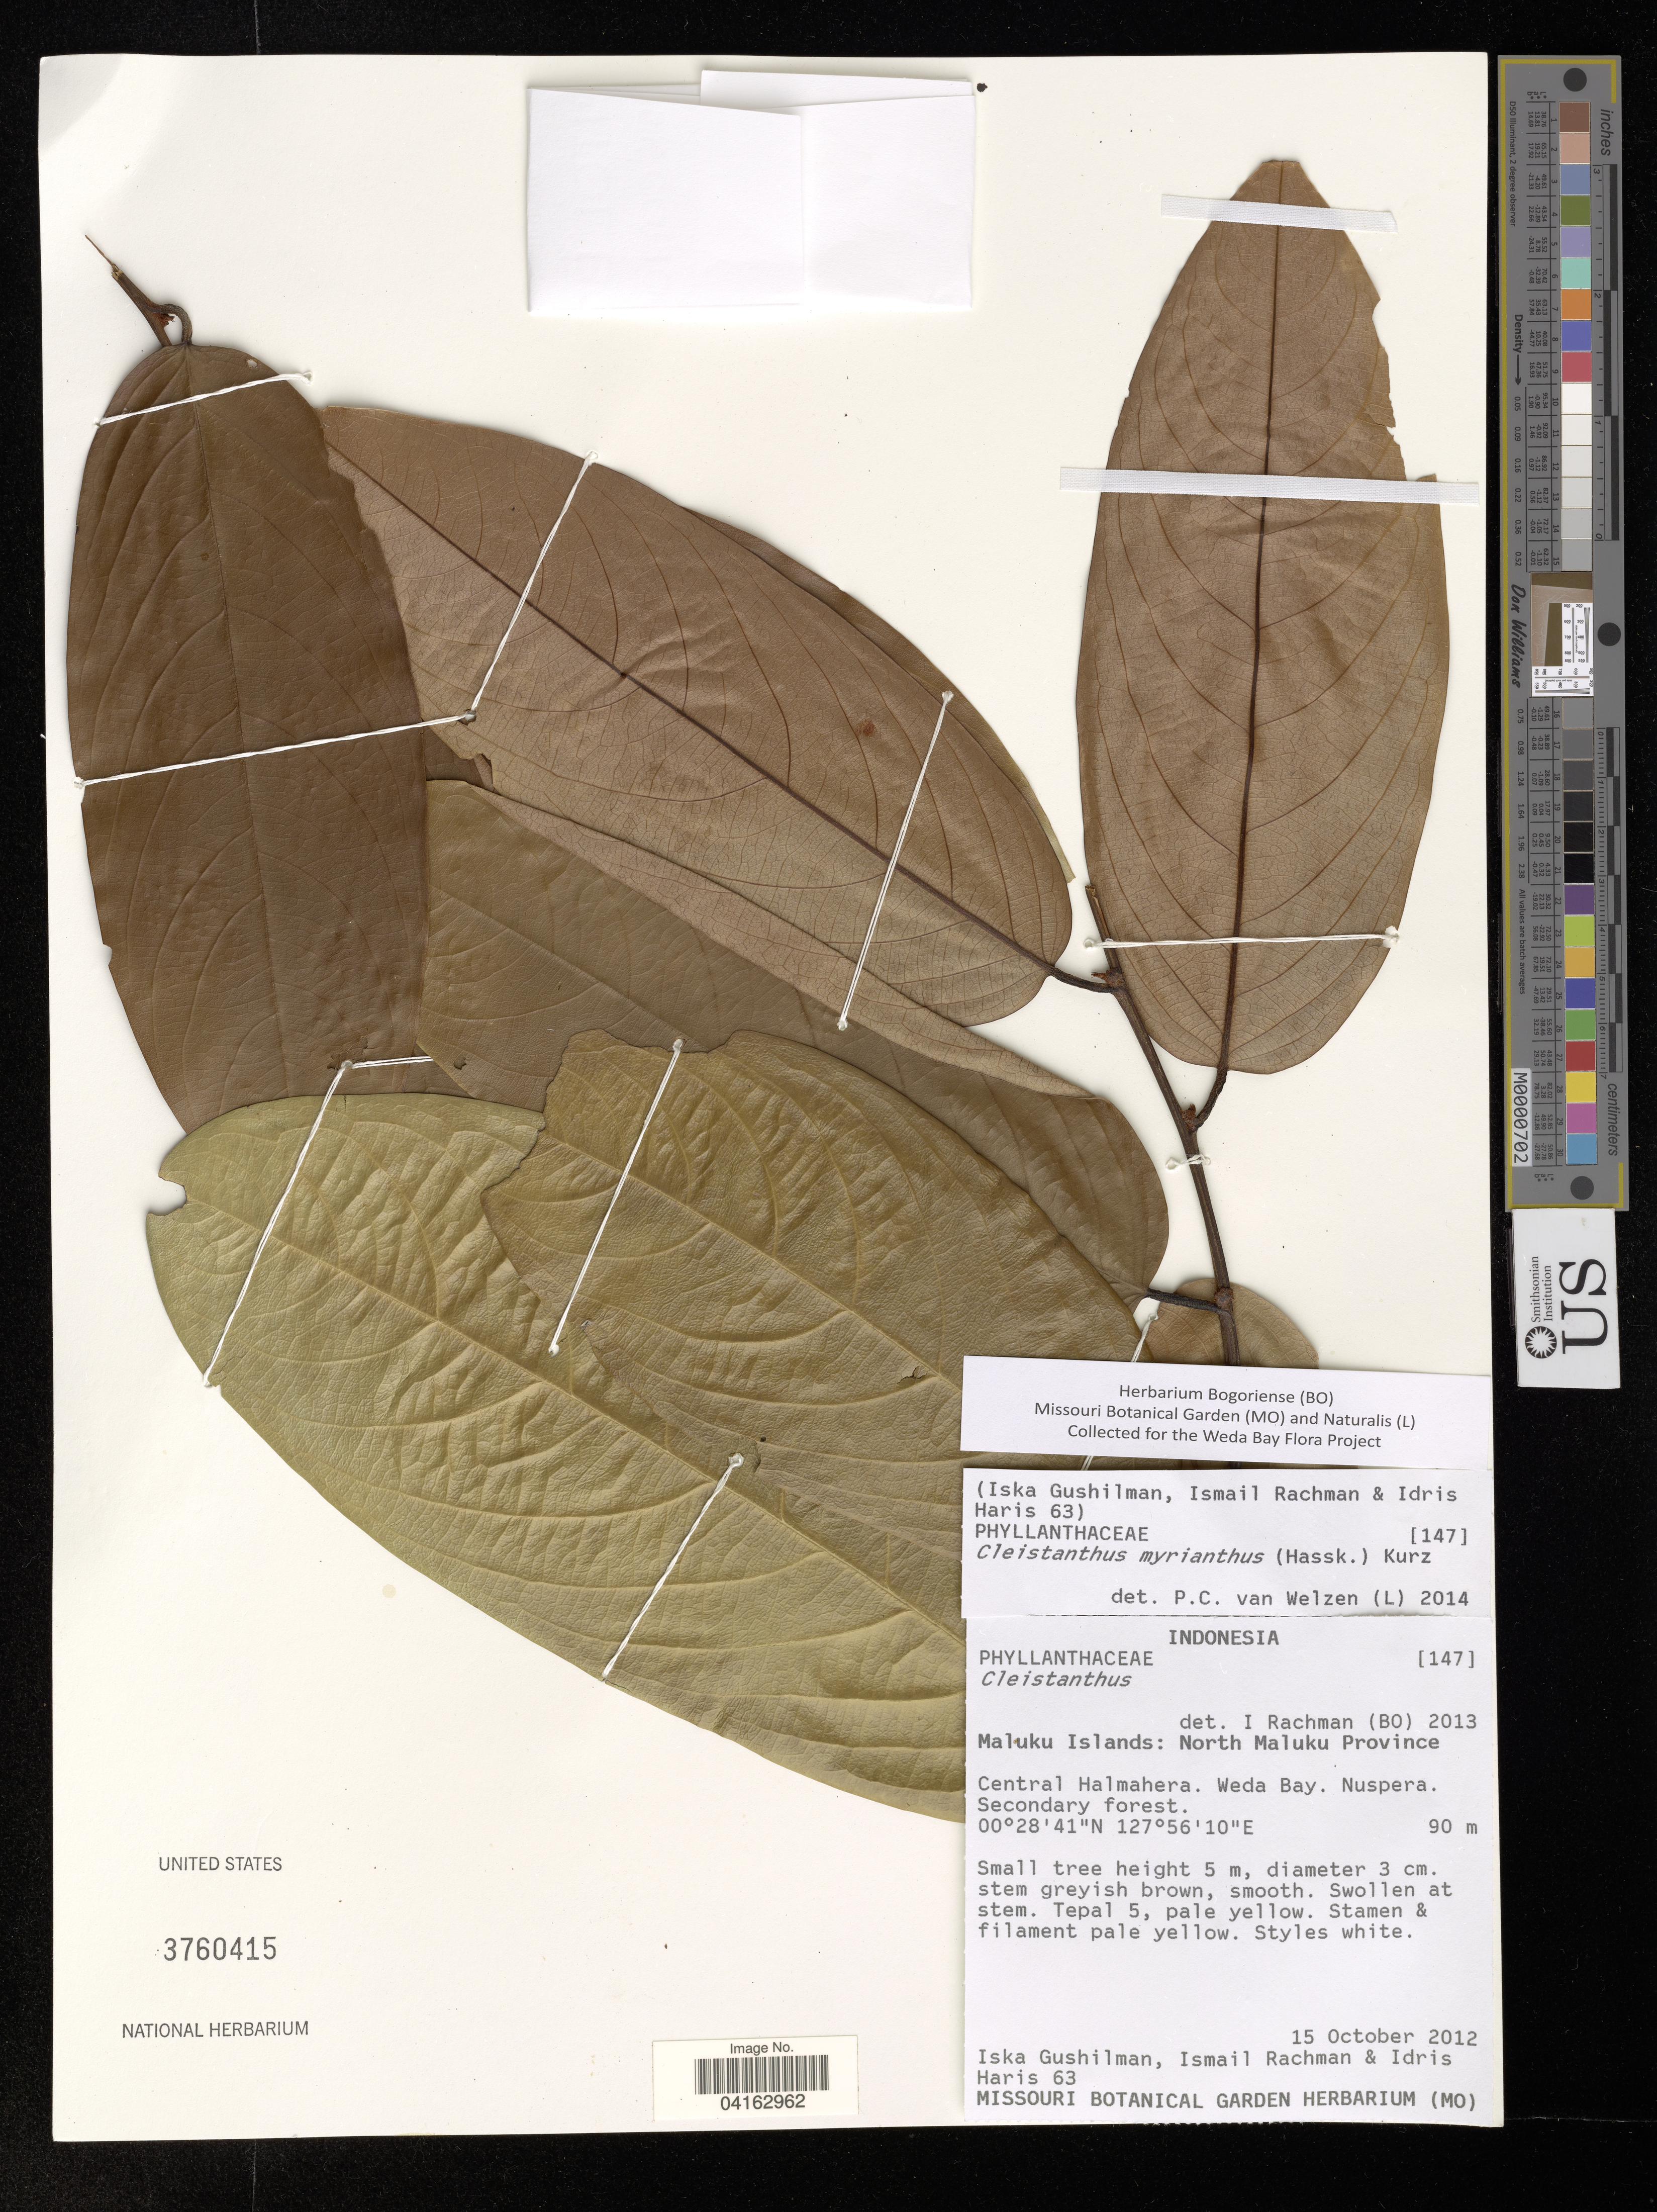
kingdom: Plantae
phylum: Tracheophyta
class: Magnoliopsida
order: Malpighiales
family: Phyllanthaceae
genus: Cleistanthus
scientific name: Cleistanthus myrianthus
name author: (Hassk.) Kurz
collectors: I. Gushilman, I. A. Rachman & I. Haris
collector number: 63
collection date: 2012-10-15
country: Indonesia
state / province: Maluku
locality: Maluku Islands: North Maluku Province. Central Halmahera. Weda Bay. Nuspera.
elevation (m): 90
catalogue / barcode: US 3760415